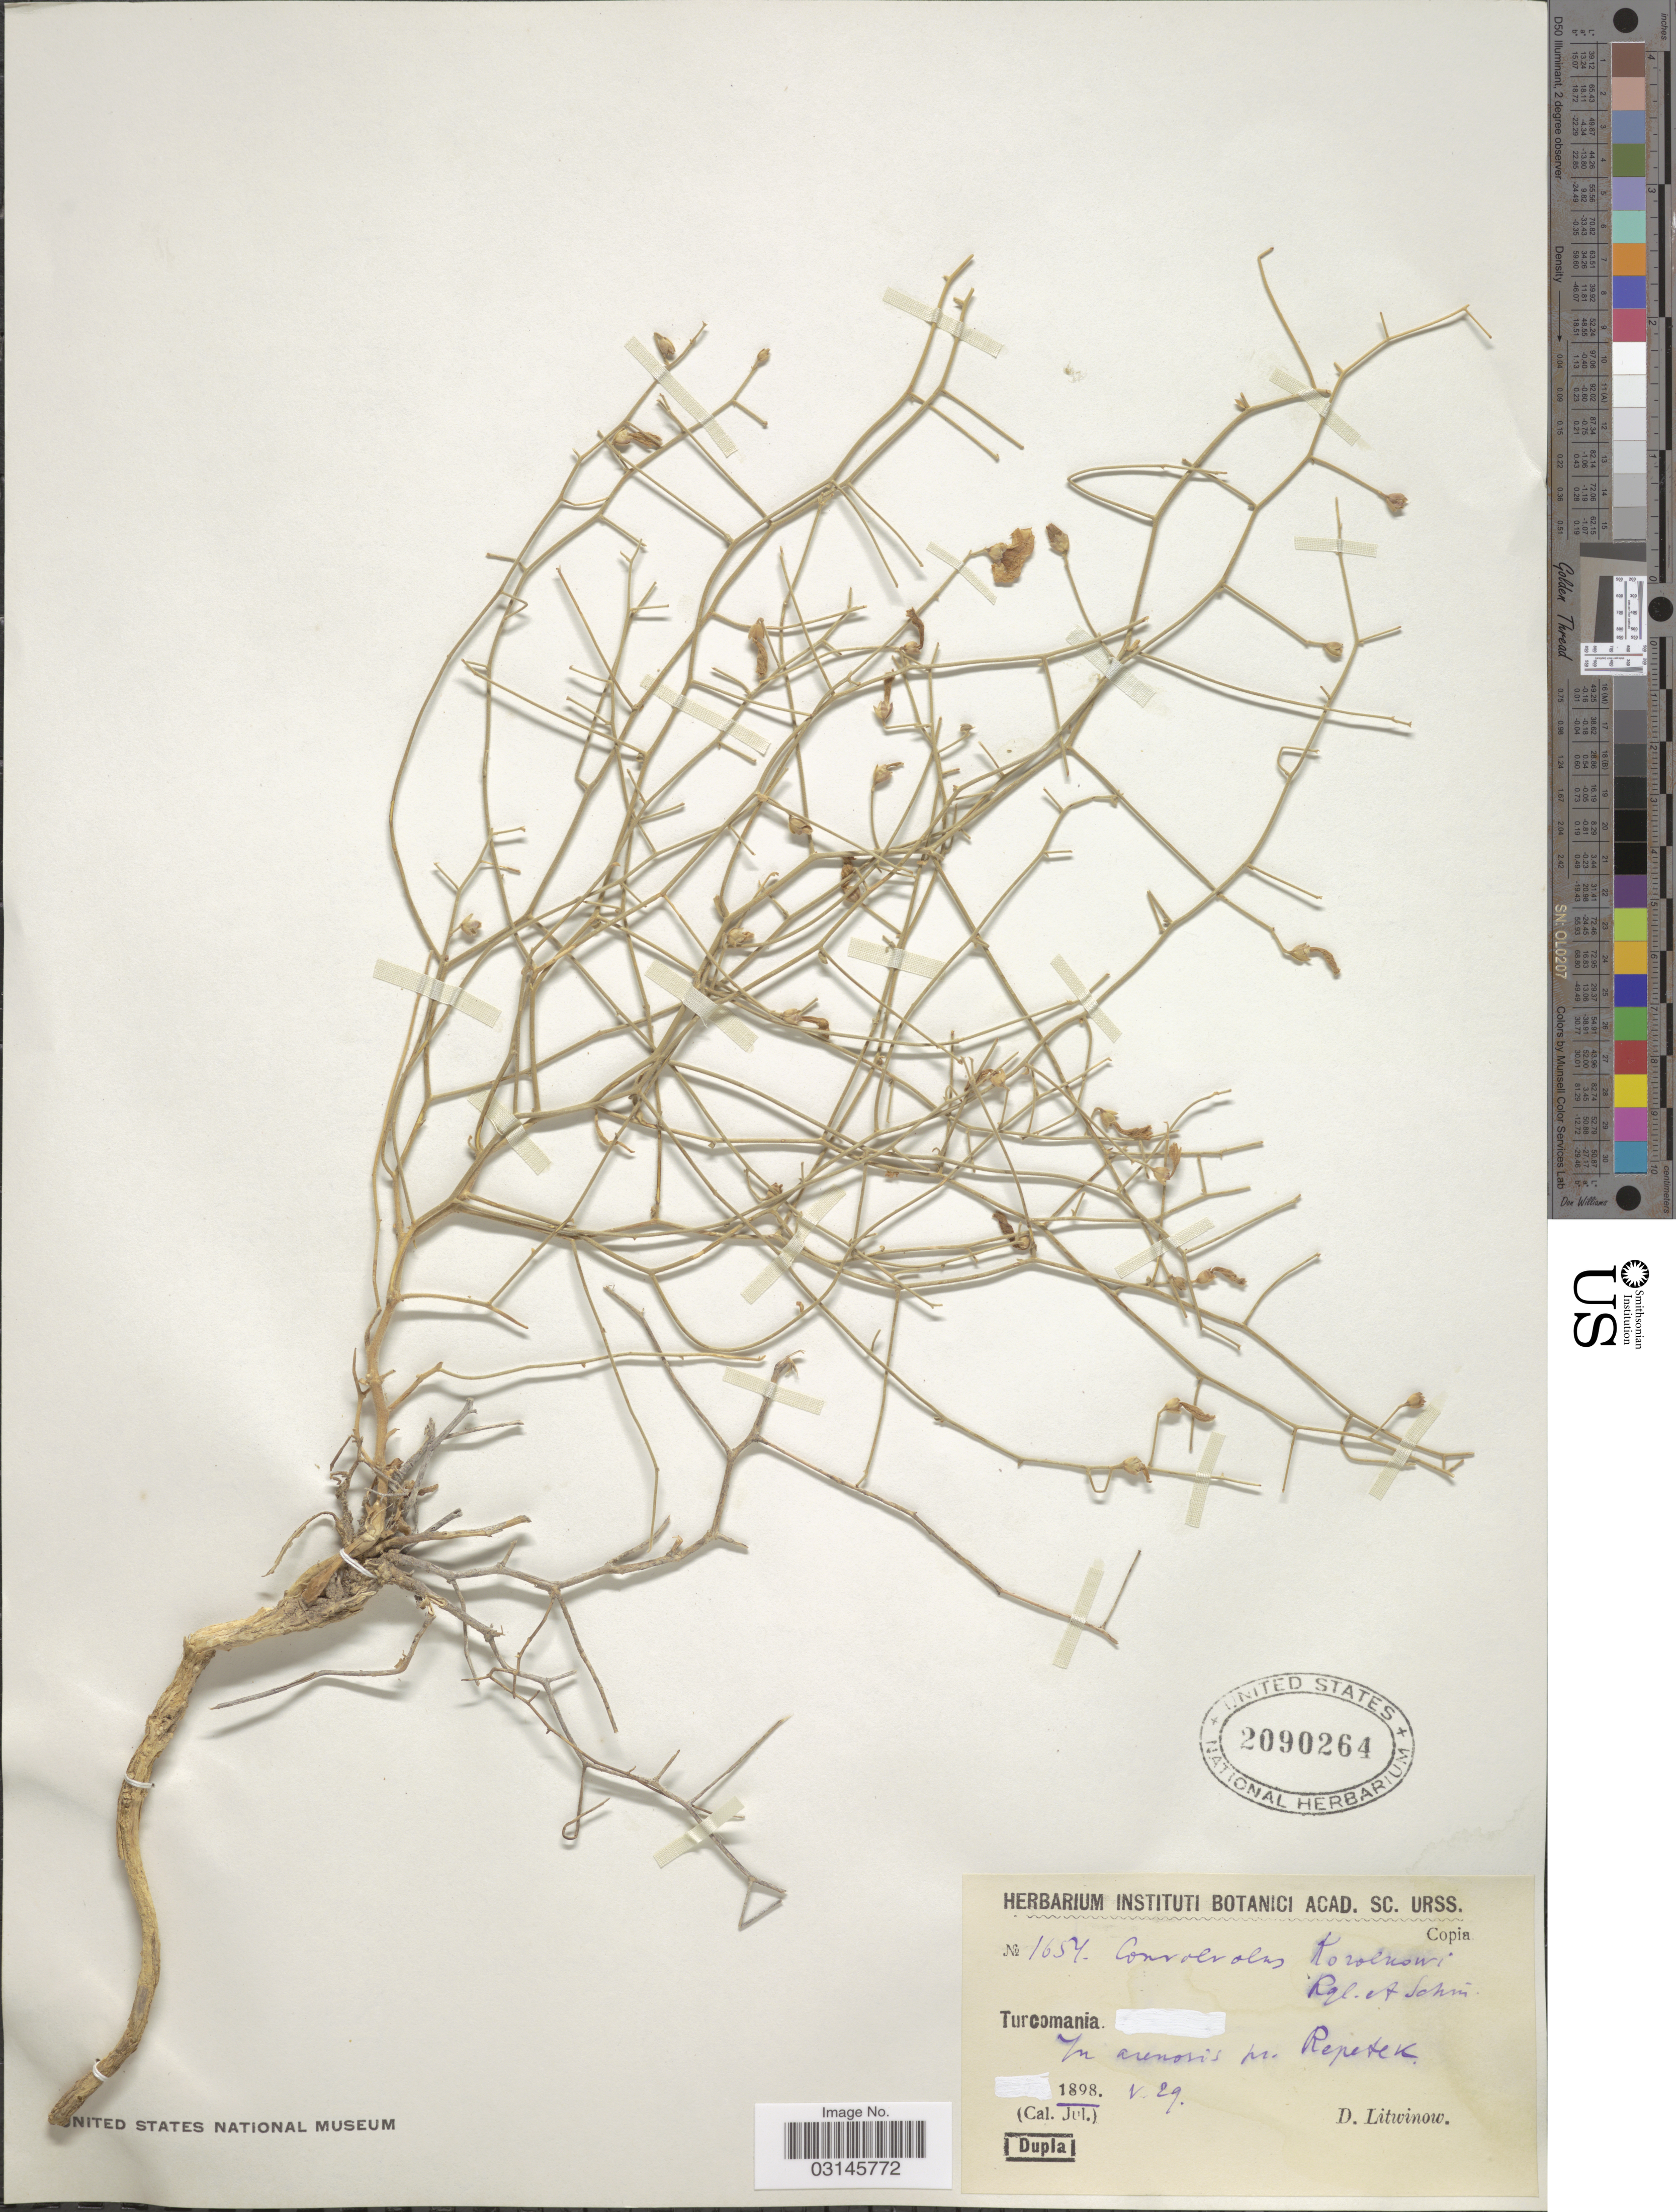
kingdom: Plantae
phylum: Tracheophyta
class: Magnoliopsida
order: Solanales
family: Convolvulaceae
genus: Convolvulus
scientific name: Convolvulus korolkowii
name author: Regel & Schmalh.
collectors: D. Litwinow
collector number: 1654*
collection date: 1898-05-29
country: Turkmenistan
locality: Turcomania. In arenosis pr. Repetek.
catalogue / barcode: US 2090264